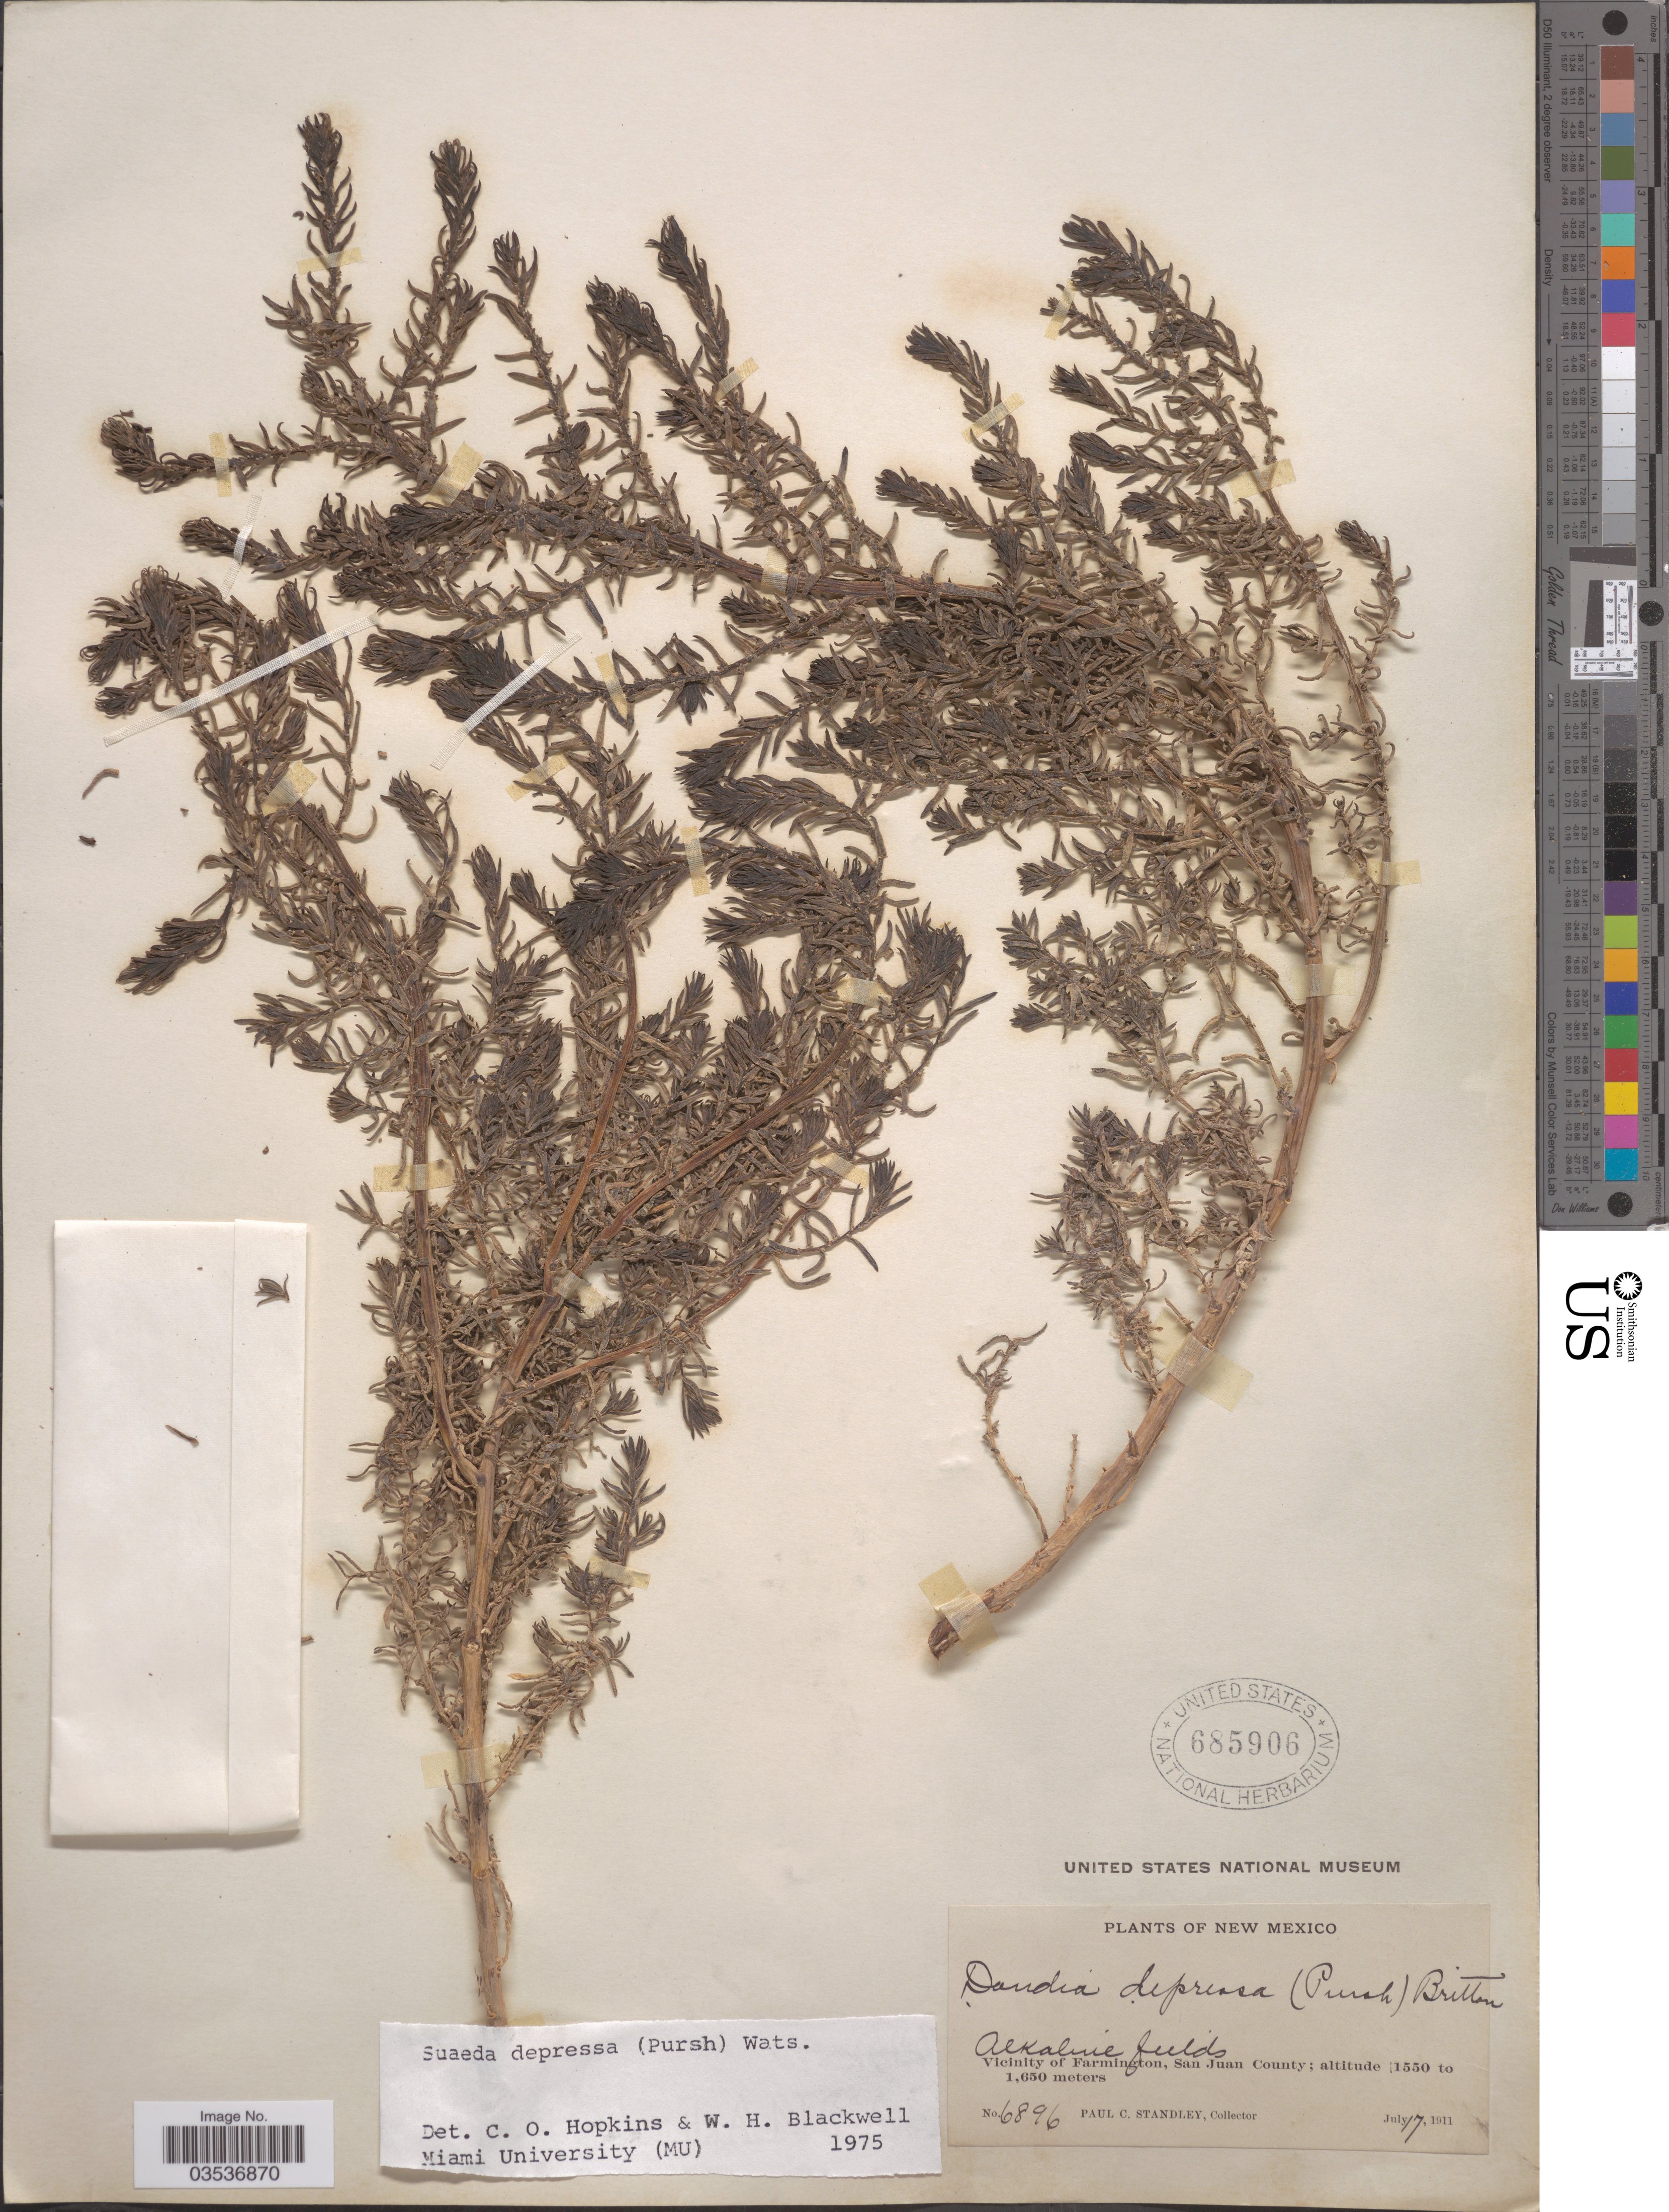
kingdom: Plantae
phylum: Tracheophyta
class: Magnoliopsida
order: Caryophyllales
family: Amaranthaceae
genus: Suaeda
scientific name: Suaeda depressa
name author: (Pursh) S. Watson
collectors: P. C. Standley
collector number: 6896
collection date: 1911-07-17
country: United States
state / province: New Mexico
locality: Vicinity of Farmington, San Juan County.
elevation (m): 1550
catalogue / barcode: US 685906